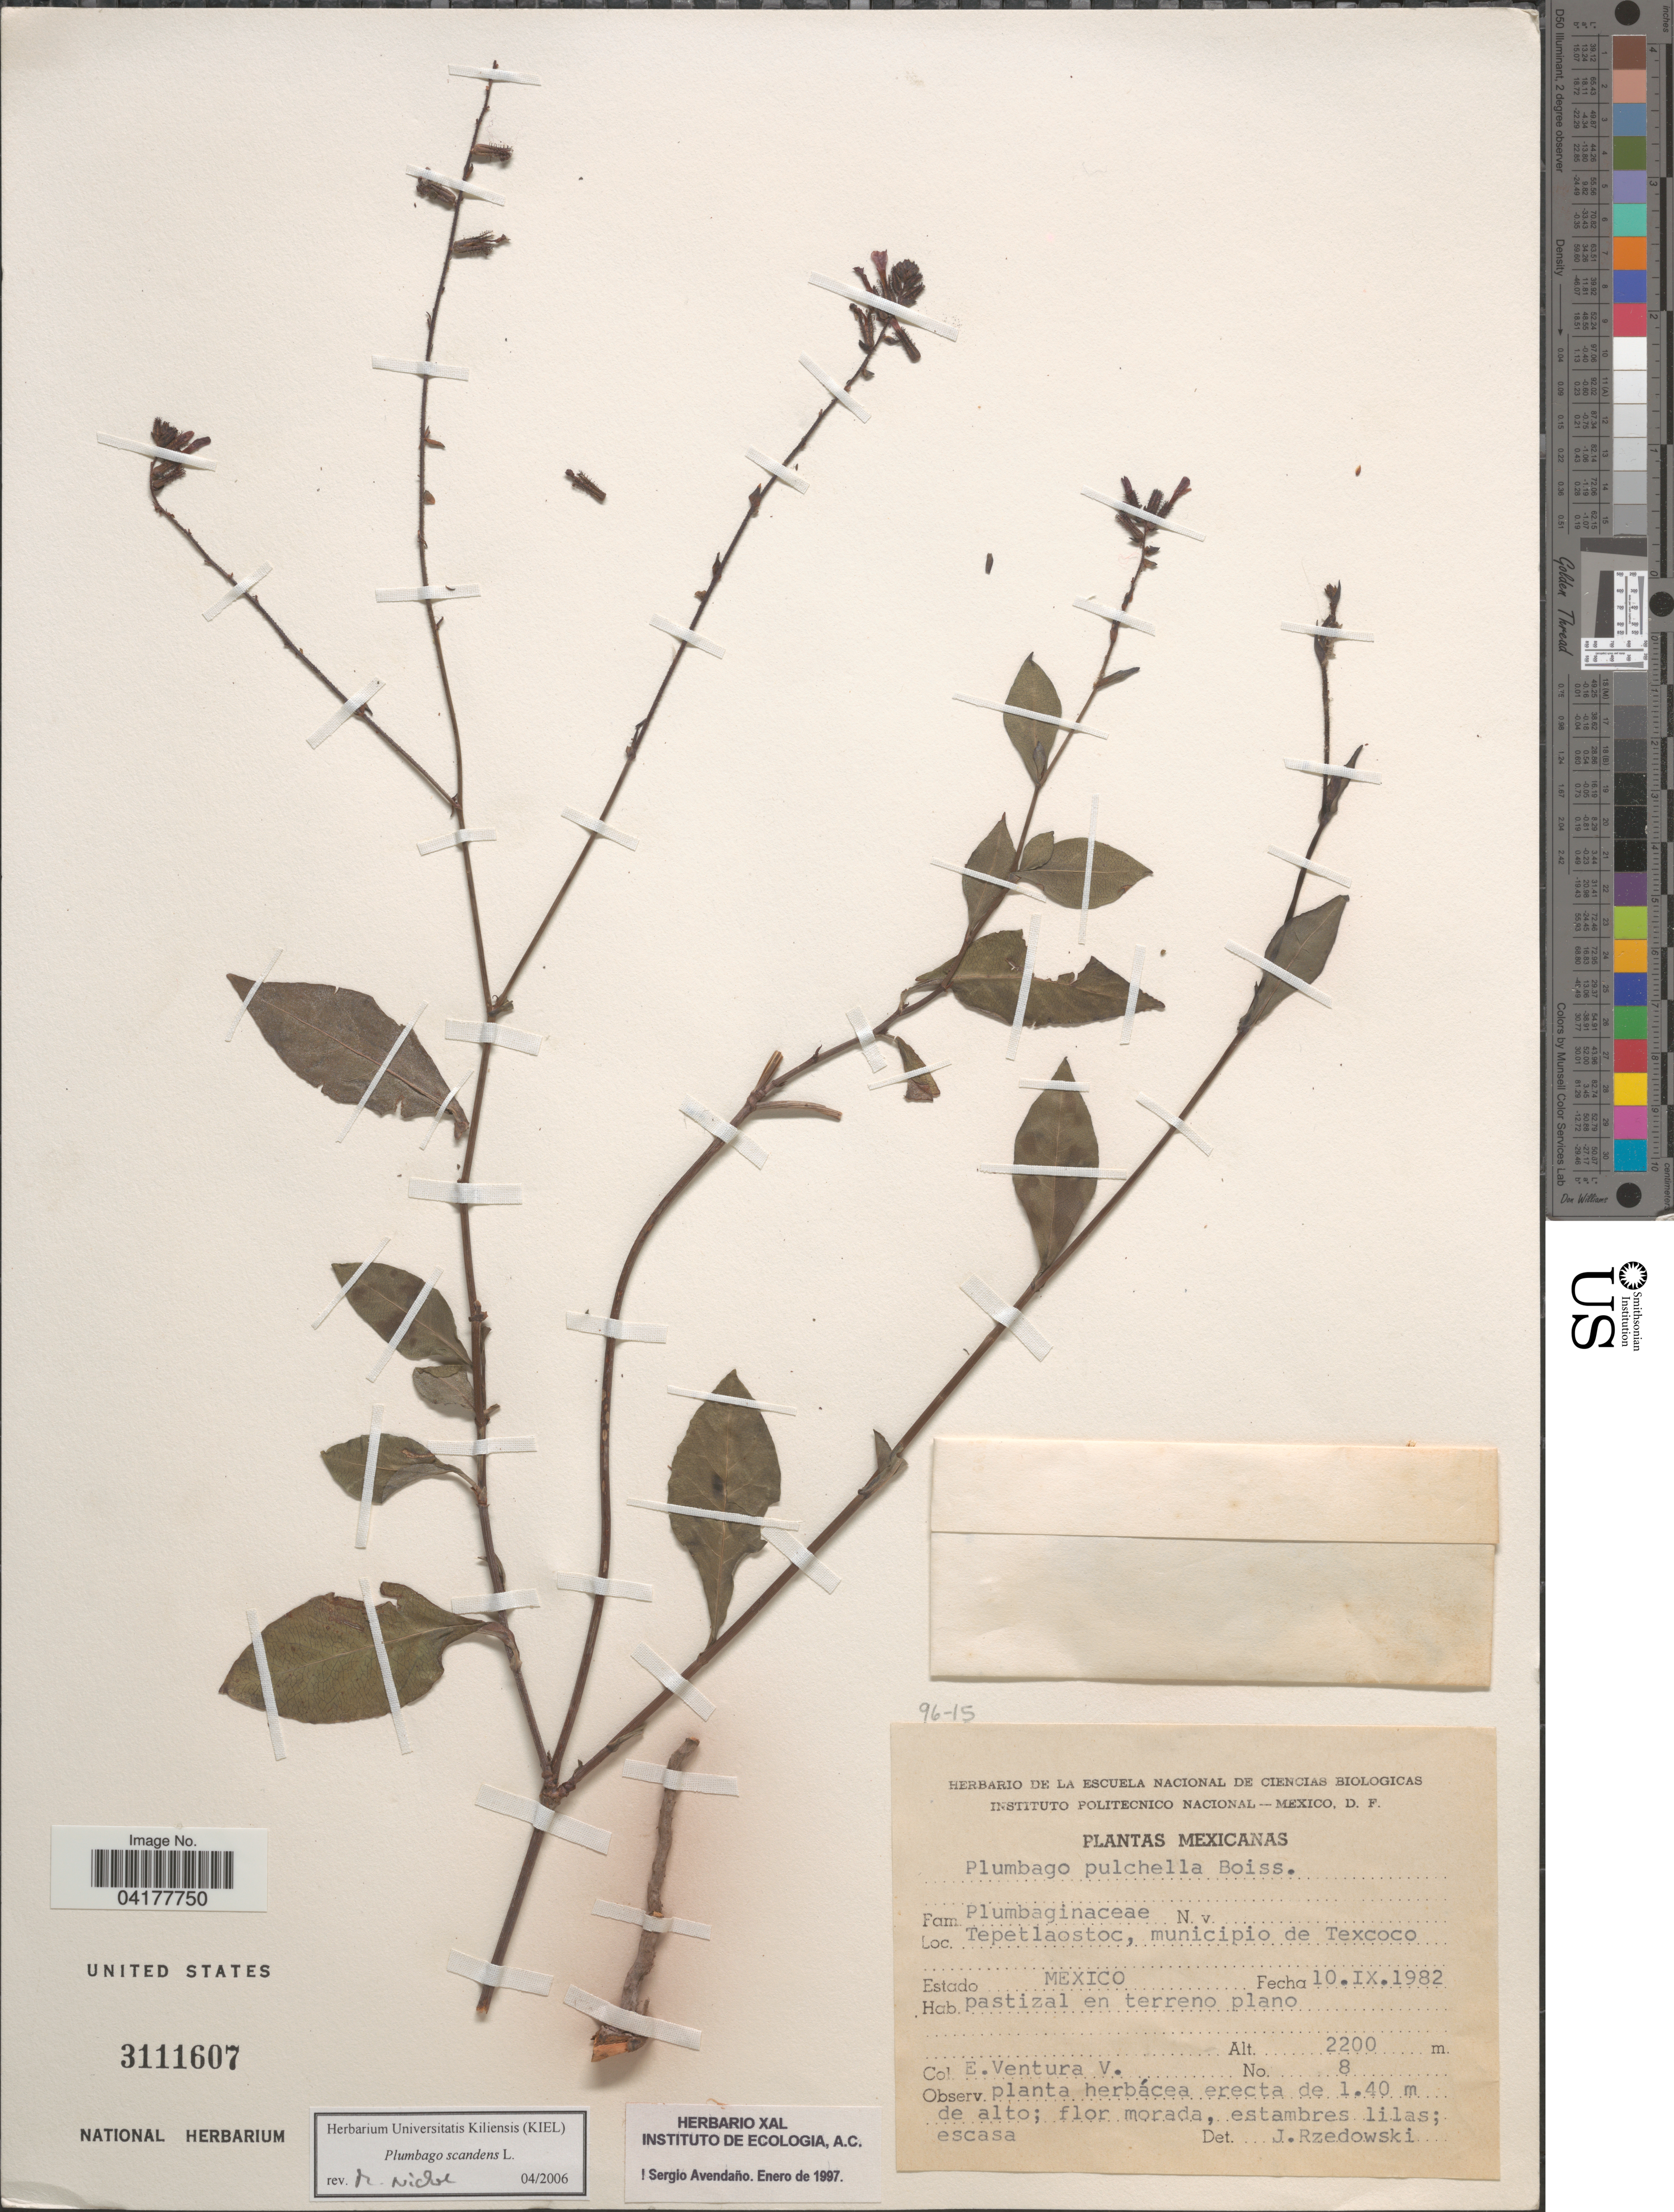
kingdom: Plantae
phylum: Tracheophyta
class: Magnoliopsida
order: Caryophyllales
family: Plumbaginaceae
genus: Plumbago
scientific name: Plumbago scandens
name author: L.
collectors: E. Ventura V.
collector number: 8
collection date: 1982-09-10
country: Mexico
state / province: México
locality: Tepetlaostoc, municipio de Texcoco.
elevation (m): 2200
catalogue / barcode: US 3111607